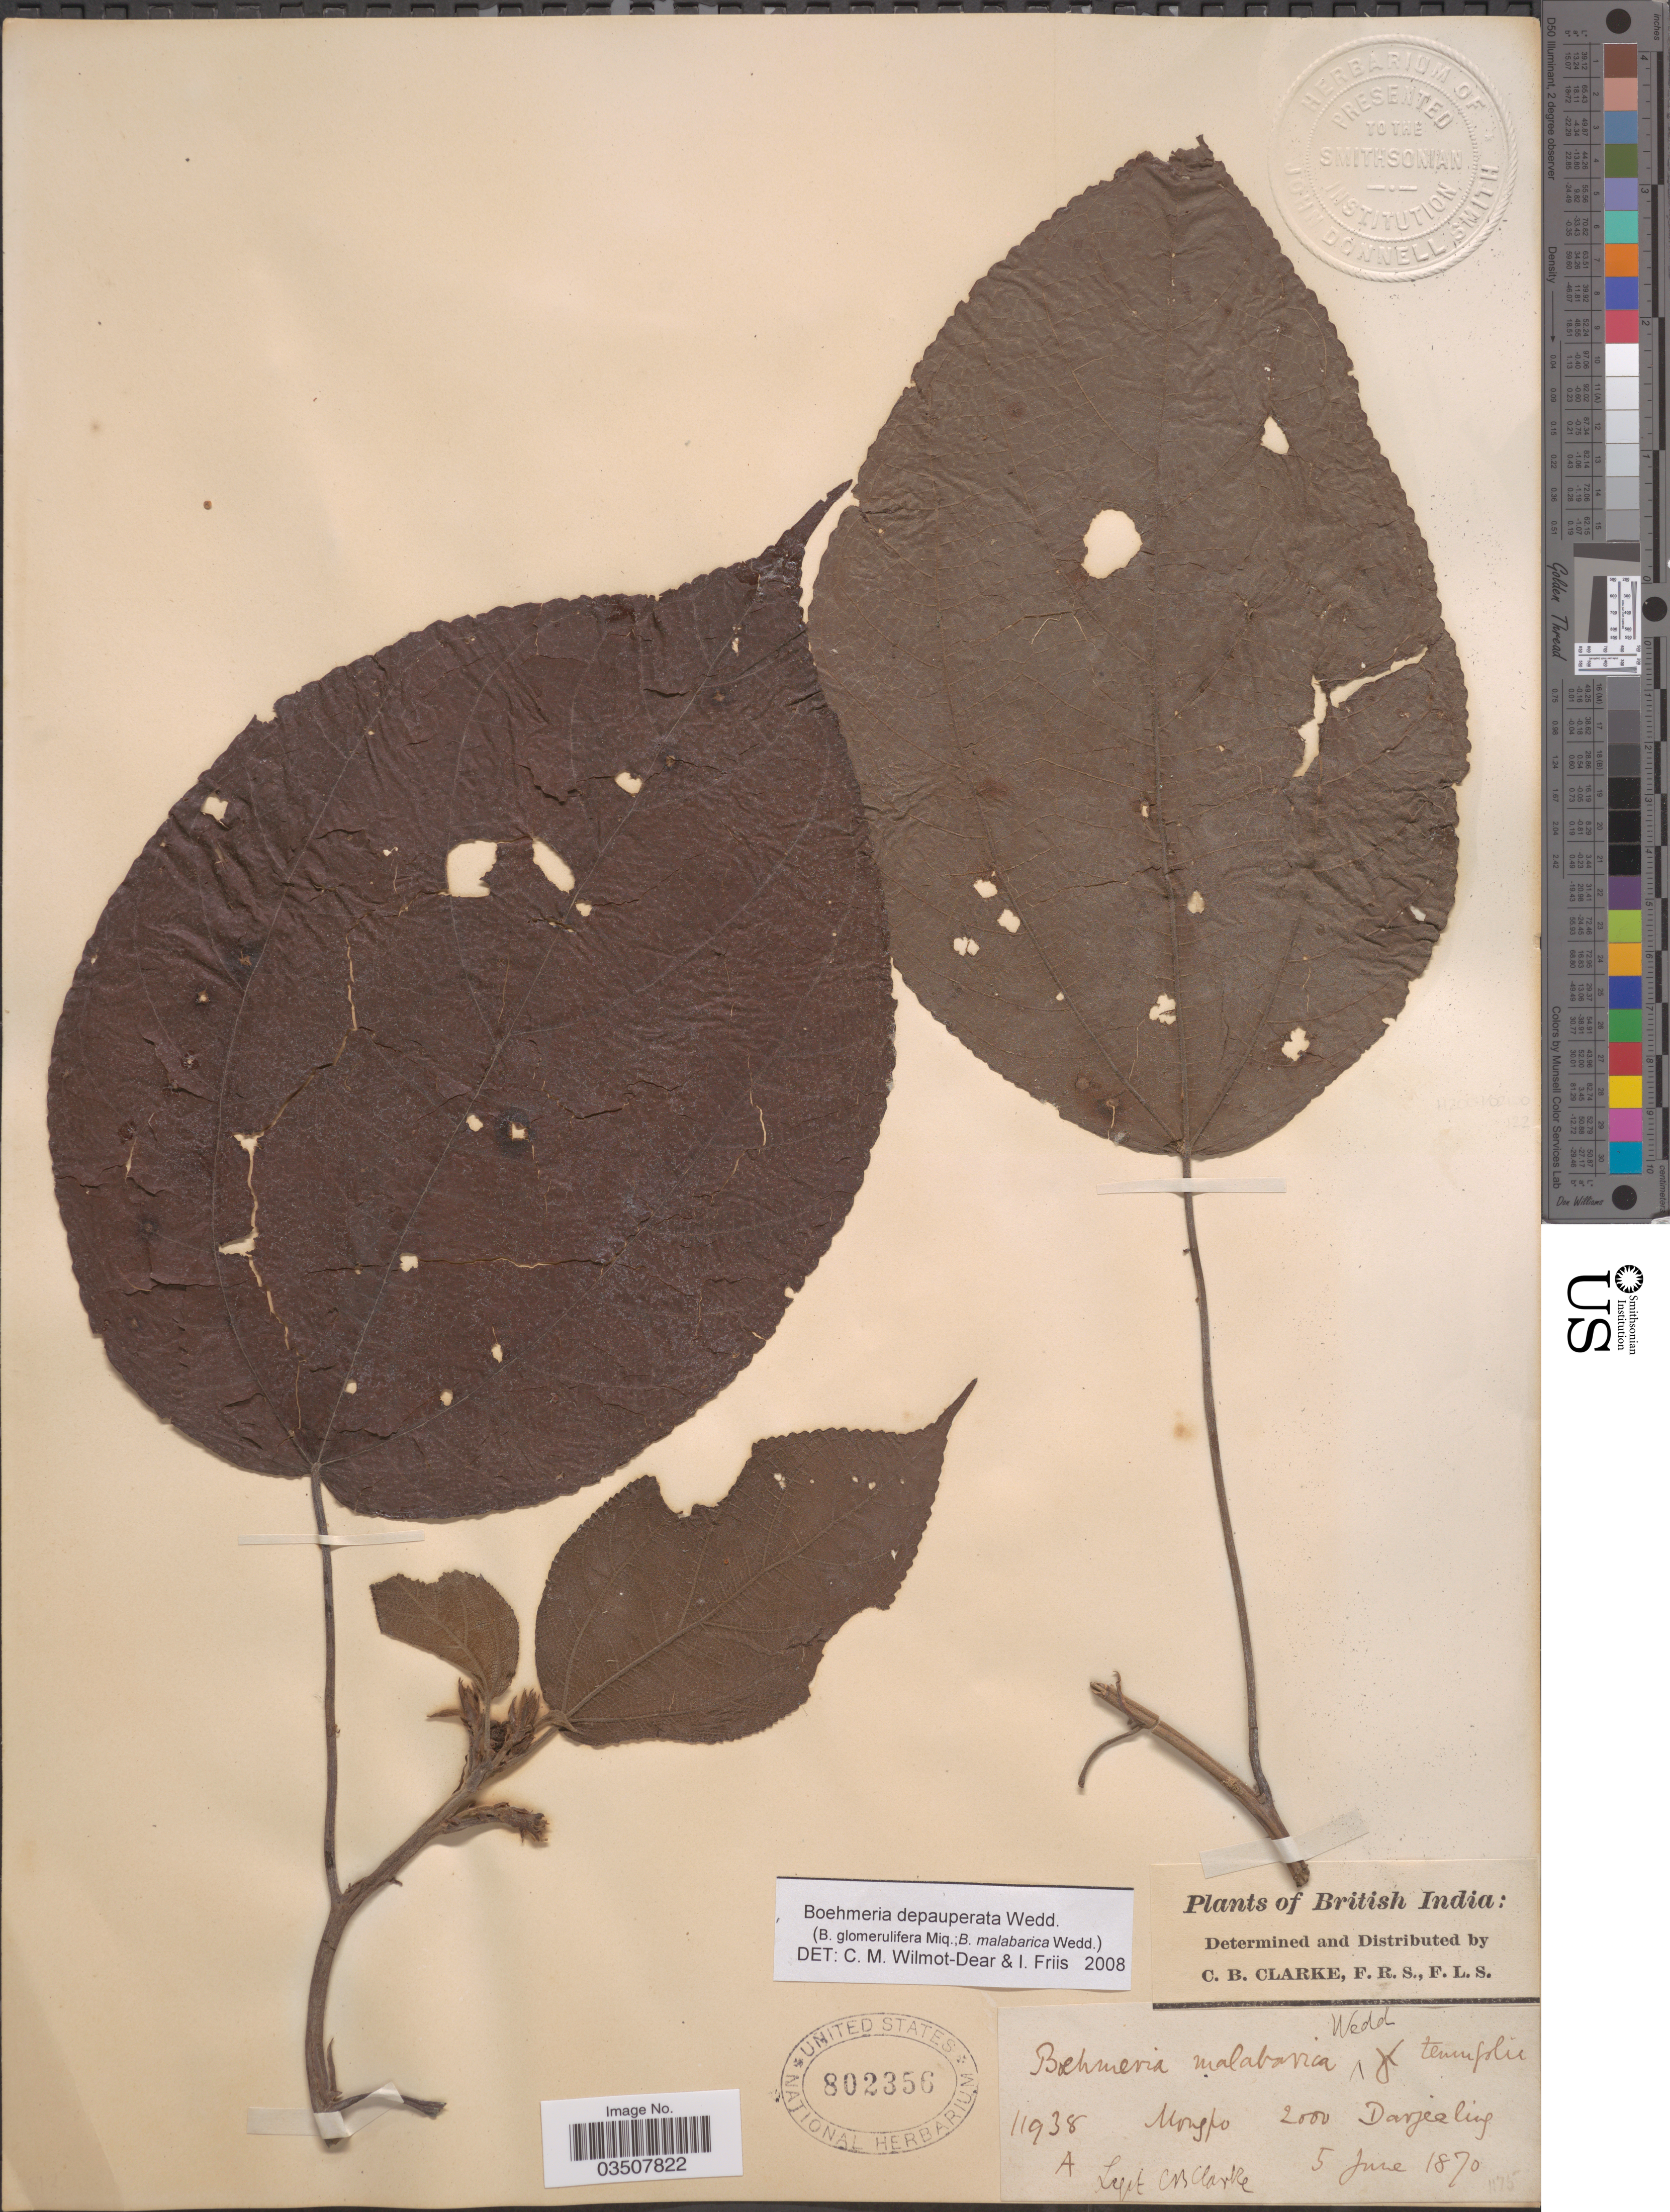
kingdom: Plantae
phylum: Tracheophyta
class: Magnoliopsida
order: Rosales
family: Urticaceae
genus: Boehmeria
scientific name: Boehmeria depauperata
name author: Wedd.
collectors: C. B. Clarke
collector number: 11938A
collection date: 1870-06-05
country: India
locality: British India. Mongpo. Darjeeling.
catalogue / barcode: US 802356